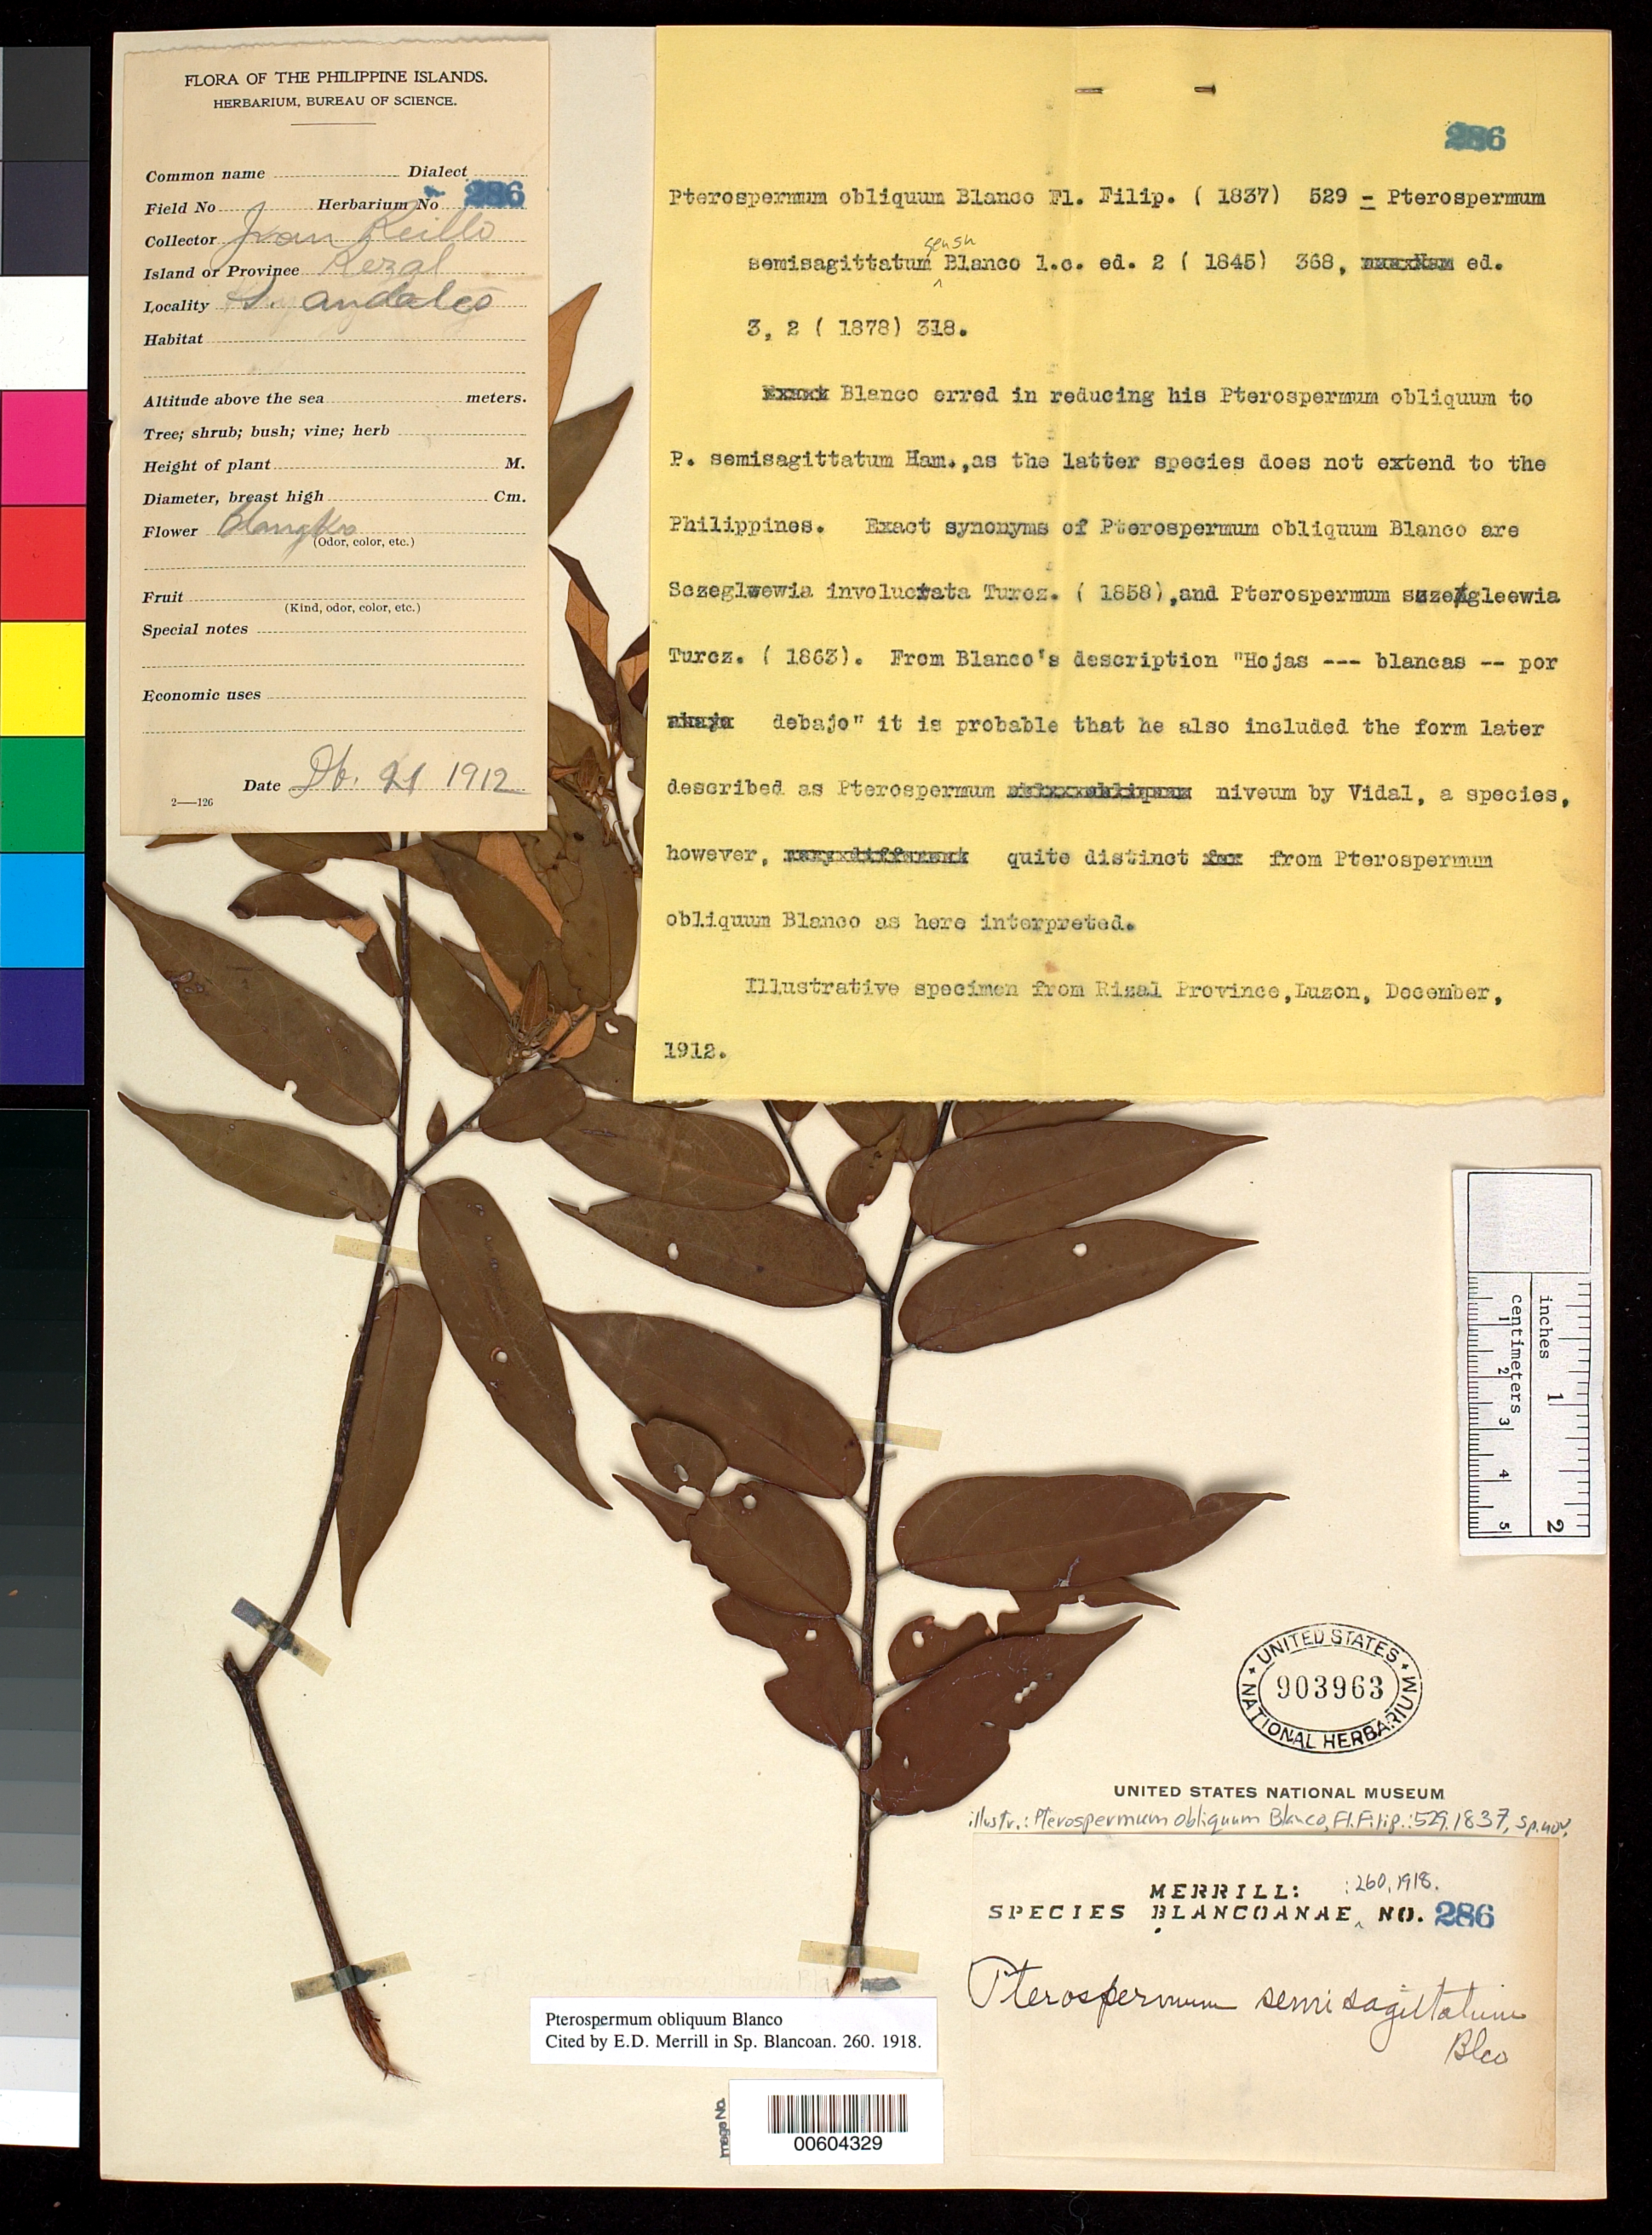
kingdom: Plantae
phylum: Tracheophyta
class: Magnoliopsida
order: Malvales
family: Malvaceae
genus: Pterospermum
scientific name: Pterospermum obliquum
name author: Blanco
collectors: J. Reillo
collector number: Sp. Blancoan. 0286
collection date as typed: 21 Dec 1912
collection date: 1912-12-21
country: Philippines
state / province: Calabarzon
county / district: Rizal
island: Luzon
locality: S. andales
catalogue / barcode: US 903963